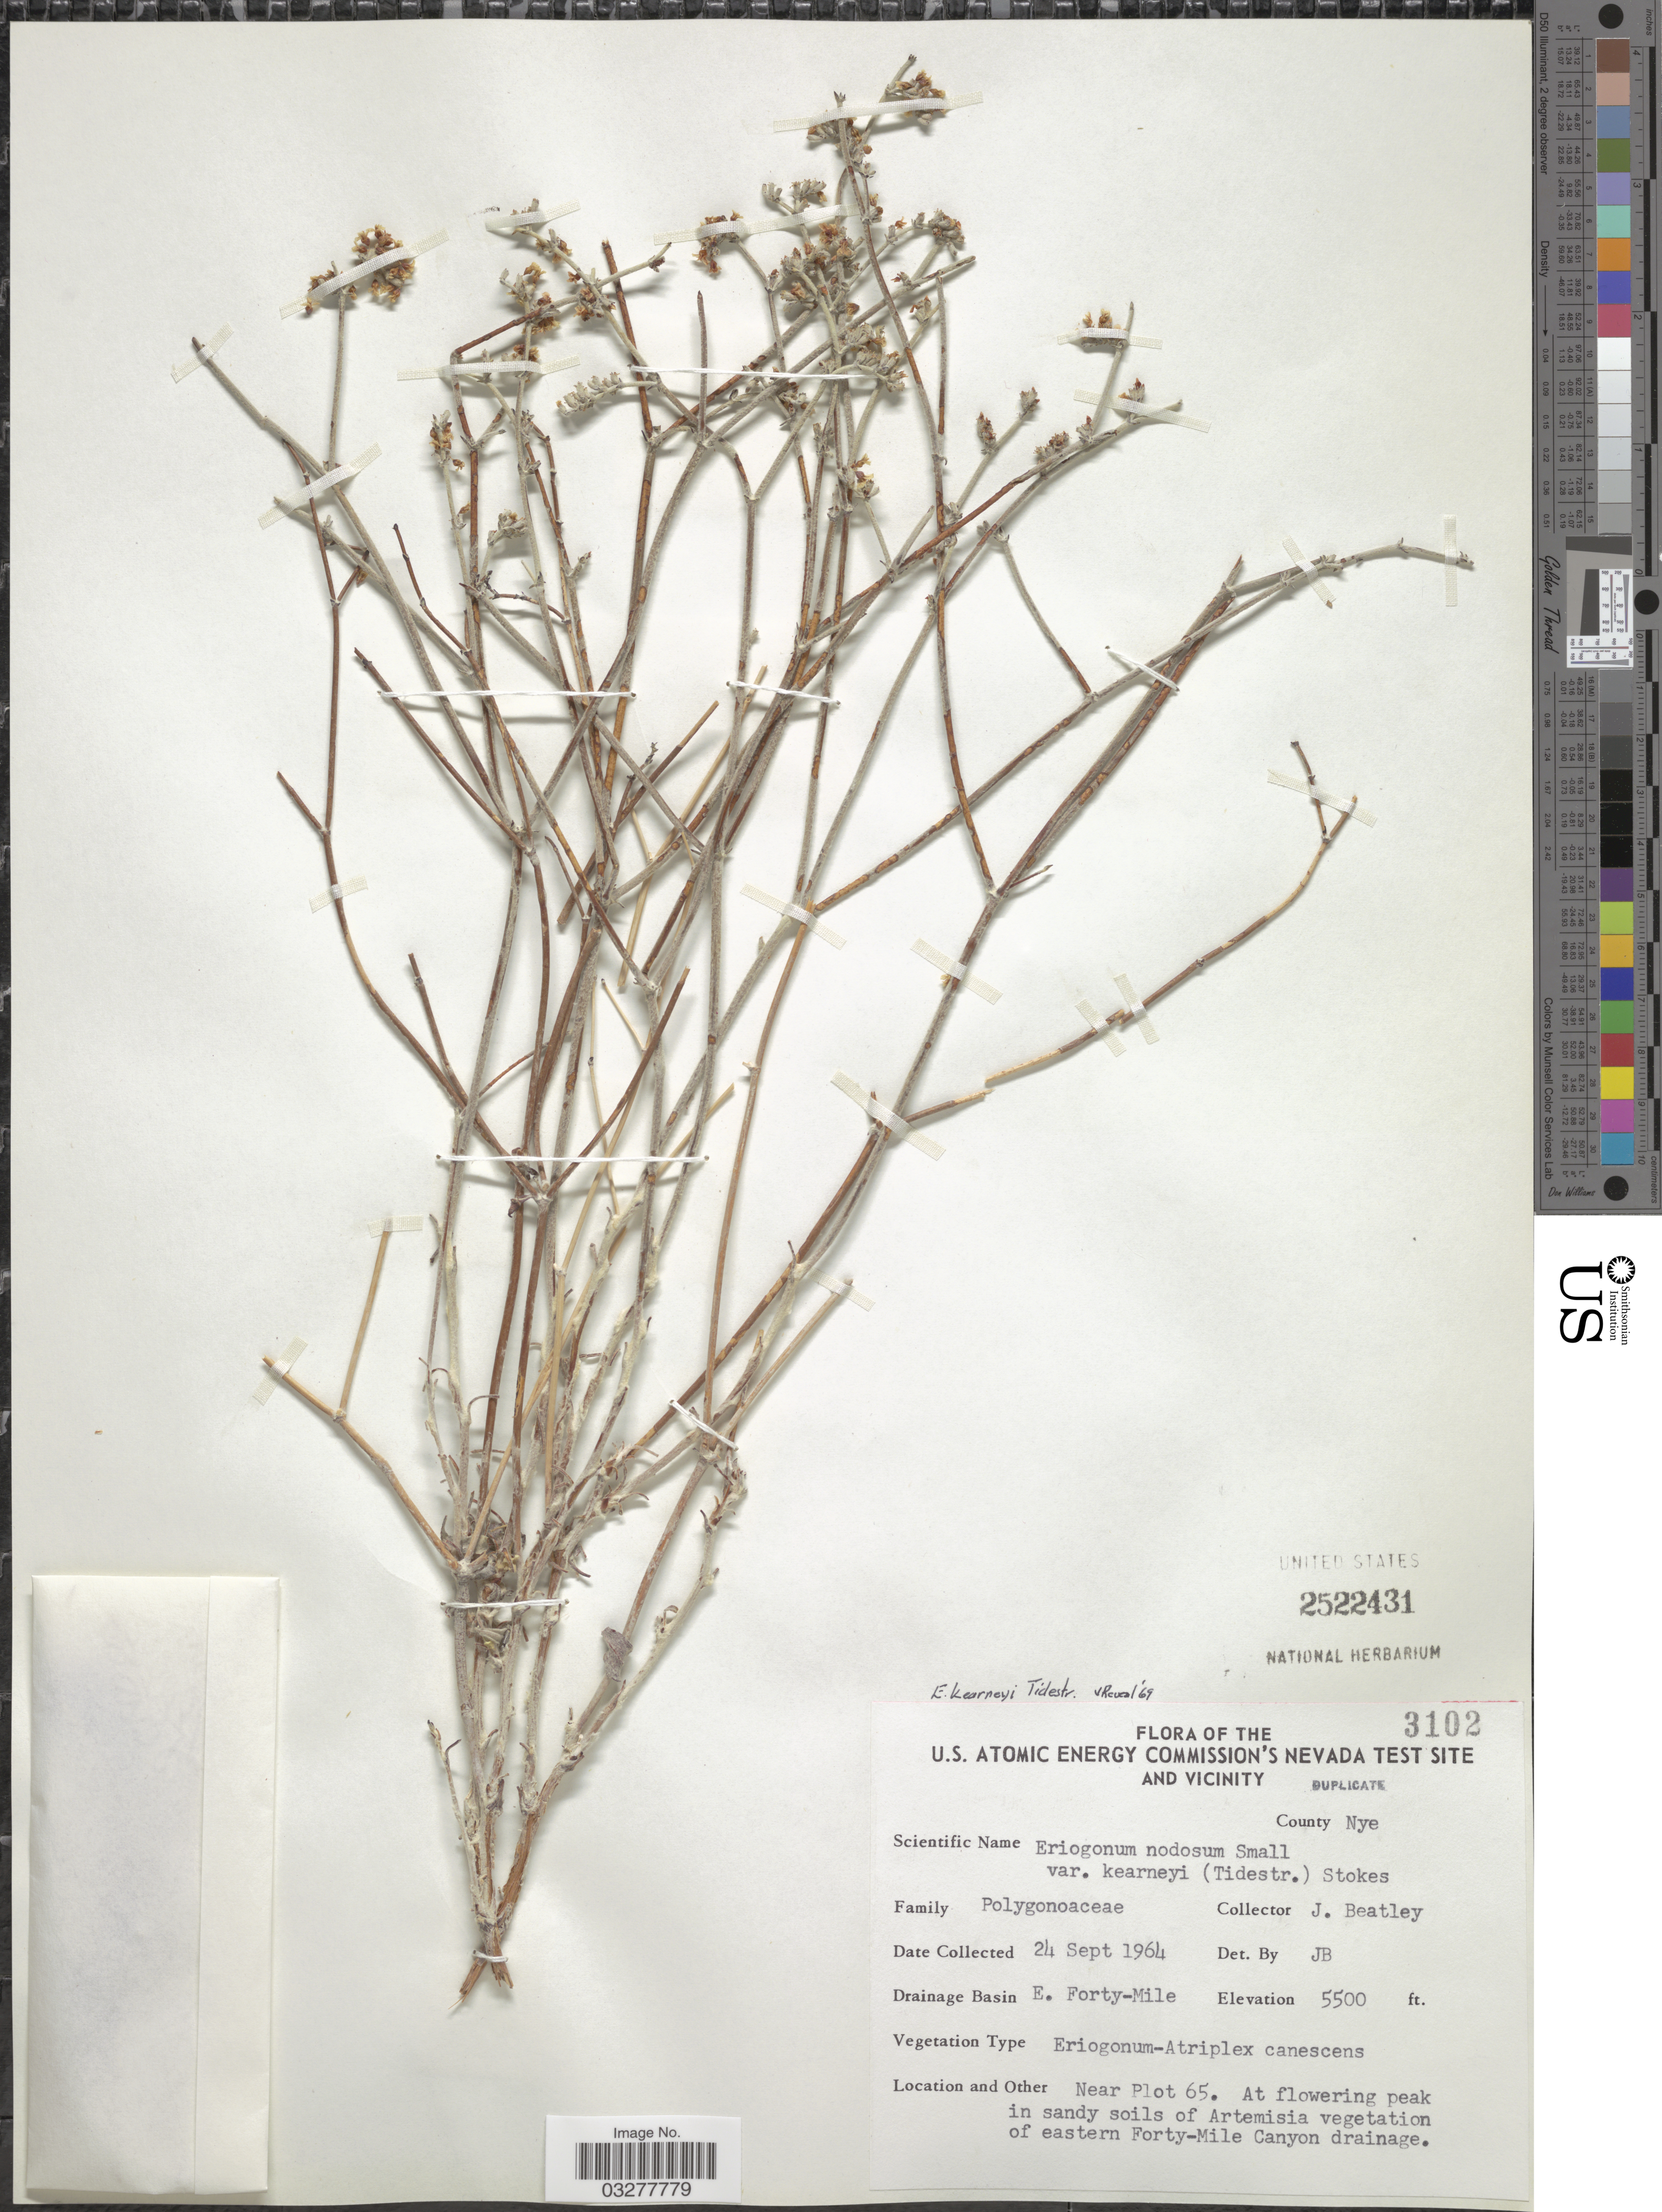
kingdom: Plantae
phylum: Tracheophyta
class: Magnoliopsida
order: Caryophyllales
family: Polygonaceae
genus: Eriogonum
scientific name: Eriogonum kearneyi var. kearneyi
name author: Tidestr.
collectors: J. C. Beatley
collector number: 3102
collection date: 1964-09-24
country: United States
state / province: Nevada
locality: U. S. Atomic Energy Commission's Nevada Test Site and Vicinity. County Nye. Drainage Basin E. Forty-Mile. Near Plot 65. Eastern Forty-Mile Canyon drainage.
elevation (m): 1676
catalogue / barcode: US 2522431